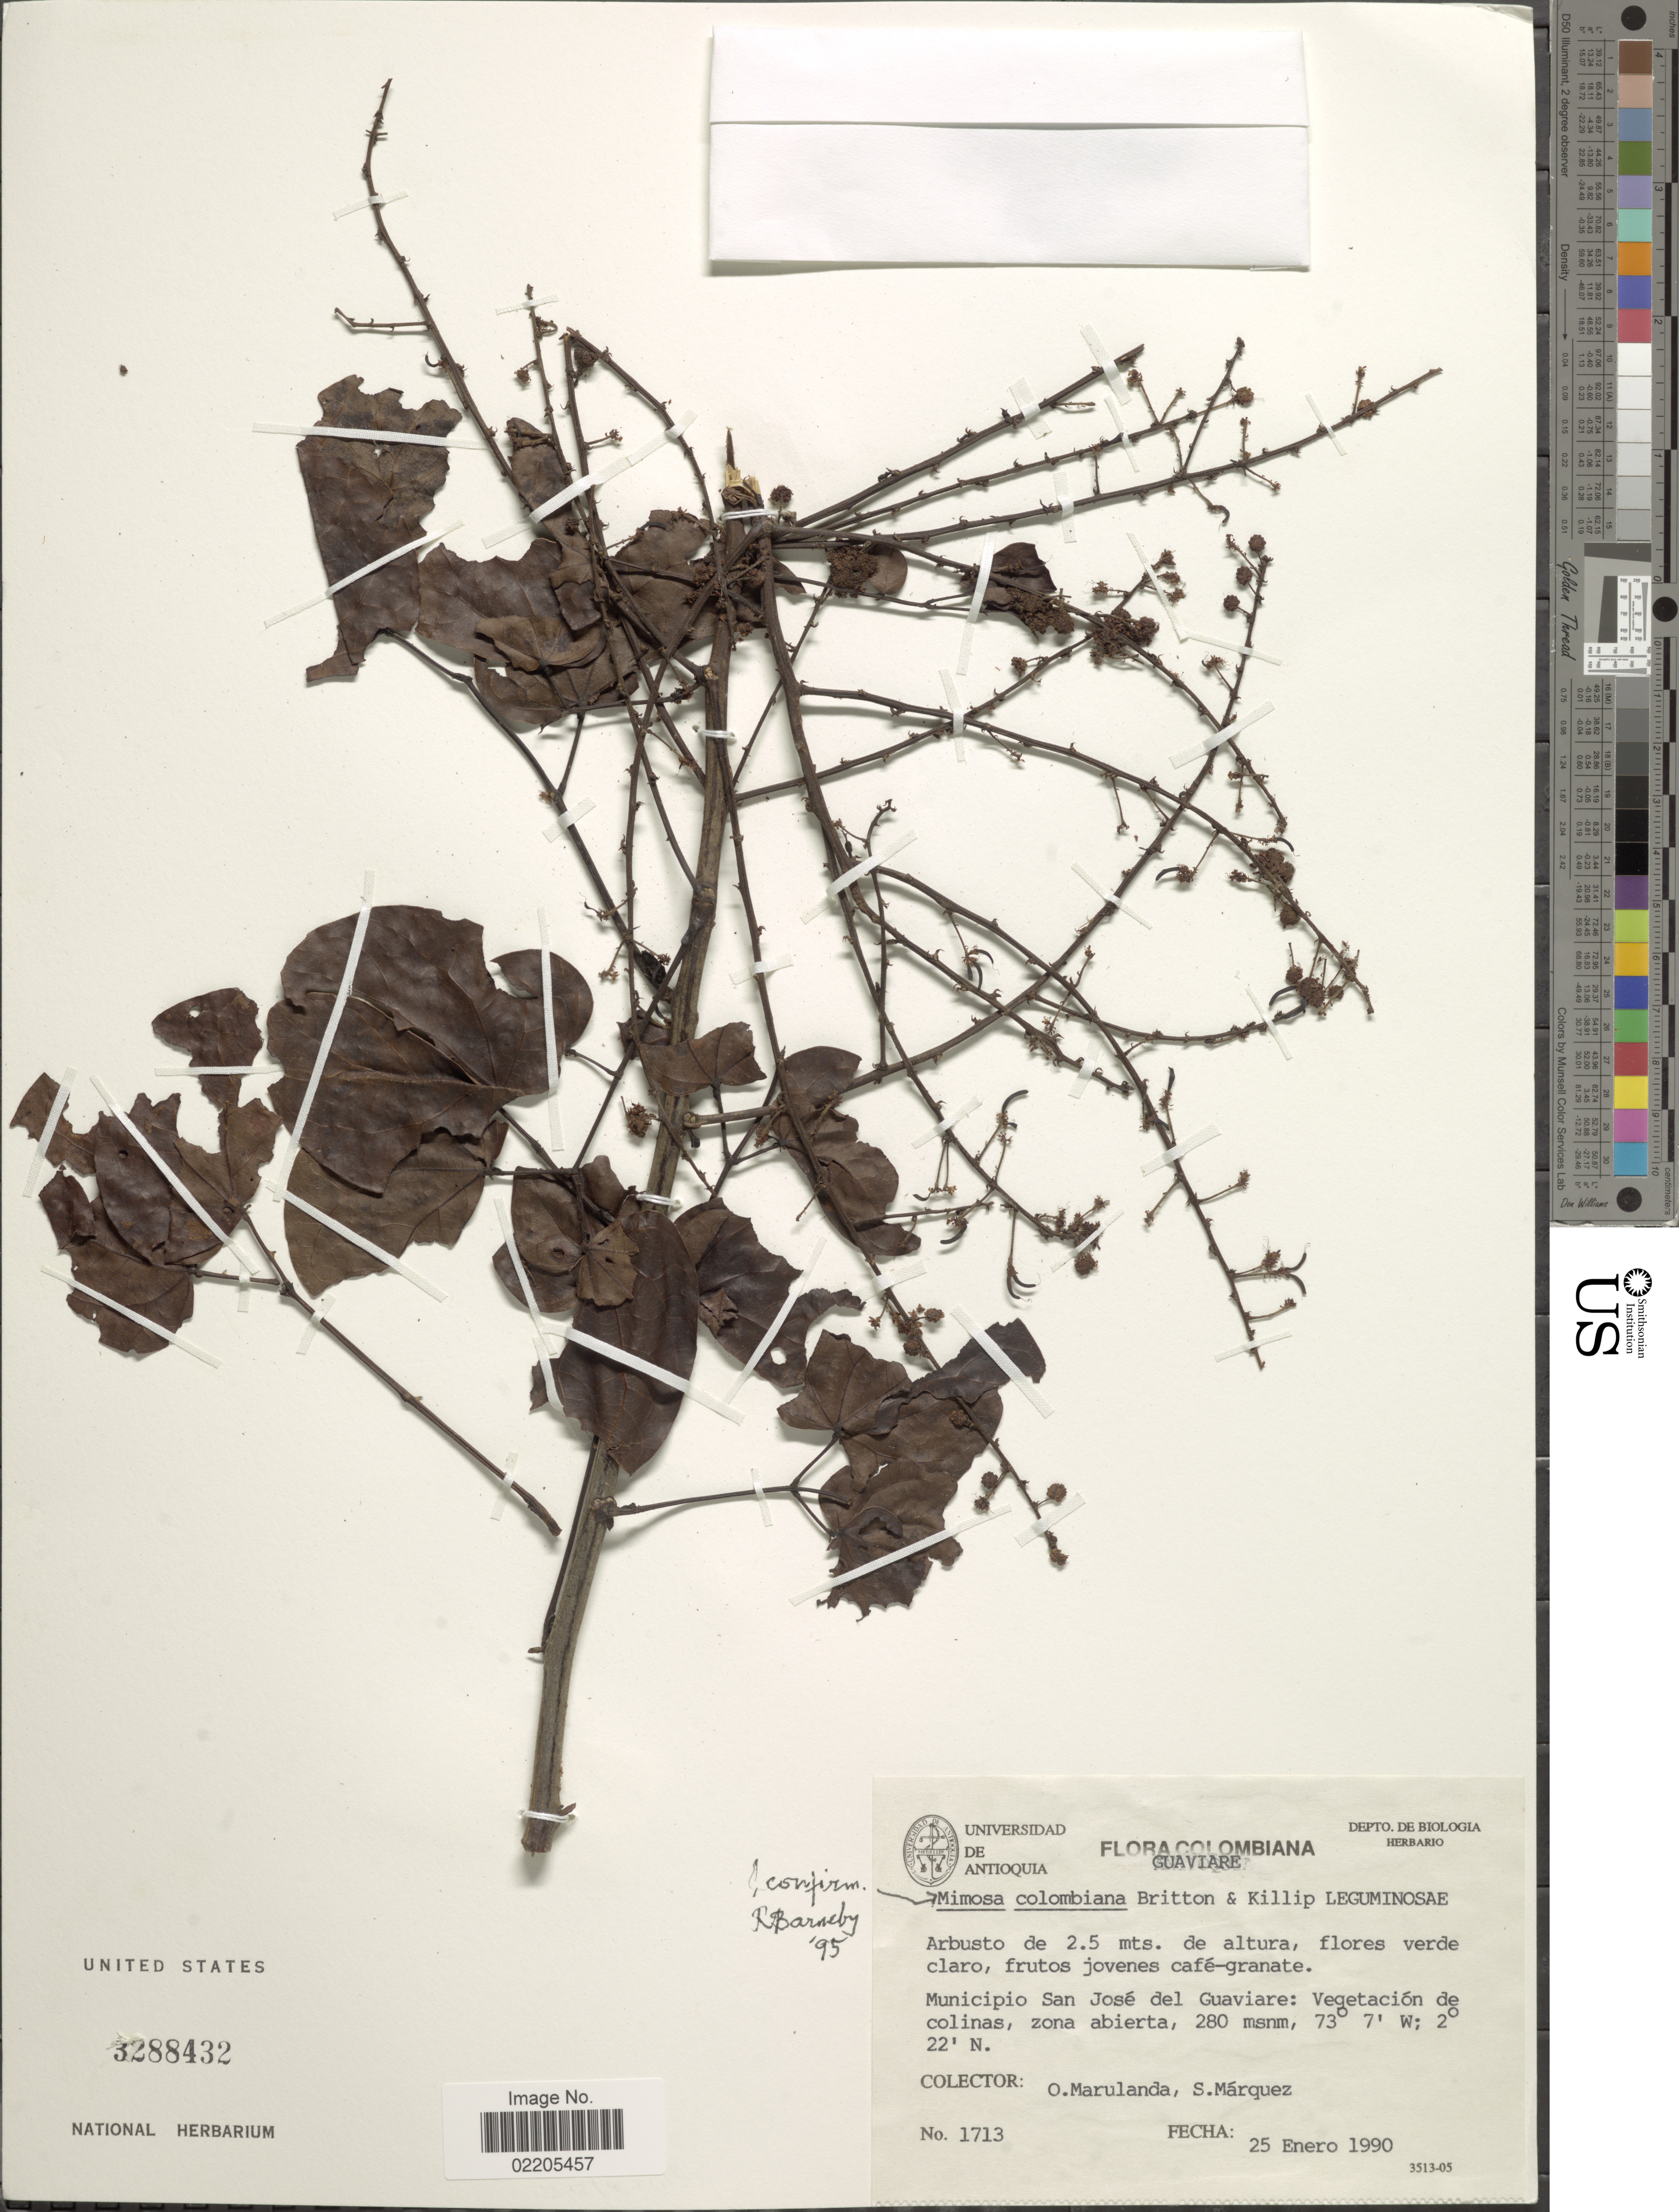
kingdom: Plantae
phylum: Tracheophyta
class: Magnoliopsida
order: Fabales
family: Fabaceae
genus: Mimosa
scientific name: Mimosa colombiana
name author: Britton & Killip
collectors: O. Marulanda & S. Márquez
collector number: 1713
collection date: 1990-01-25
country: Colombia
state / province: Guaviare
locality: Municipio San Jose del Guaviare: Vegetacion de colinas, zona abierta.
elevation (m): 280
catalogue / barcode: US 3288432